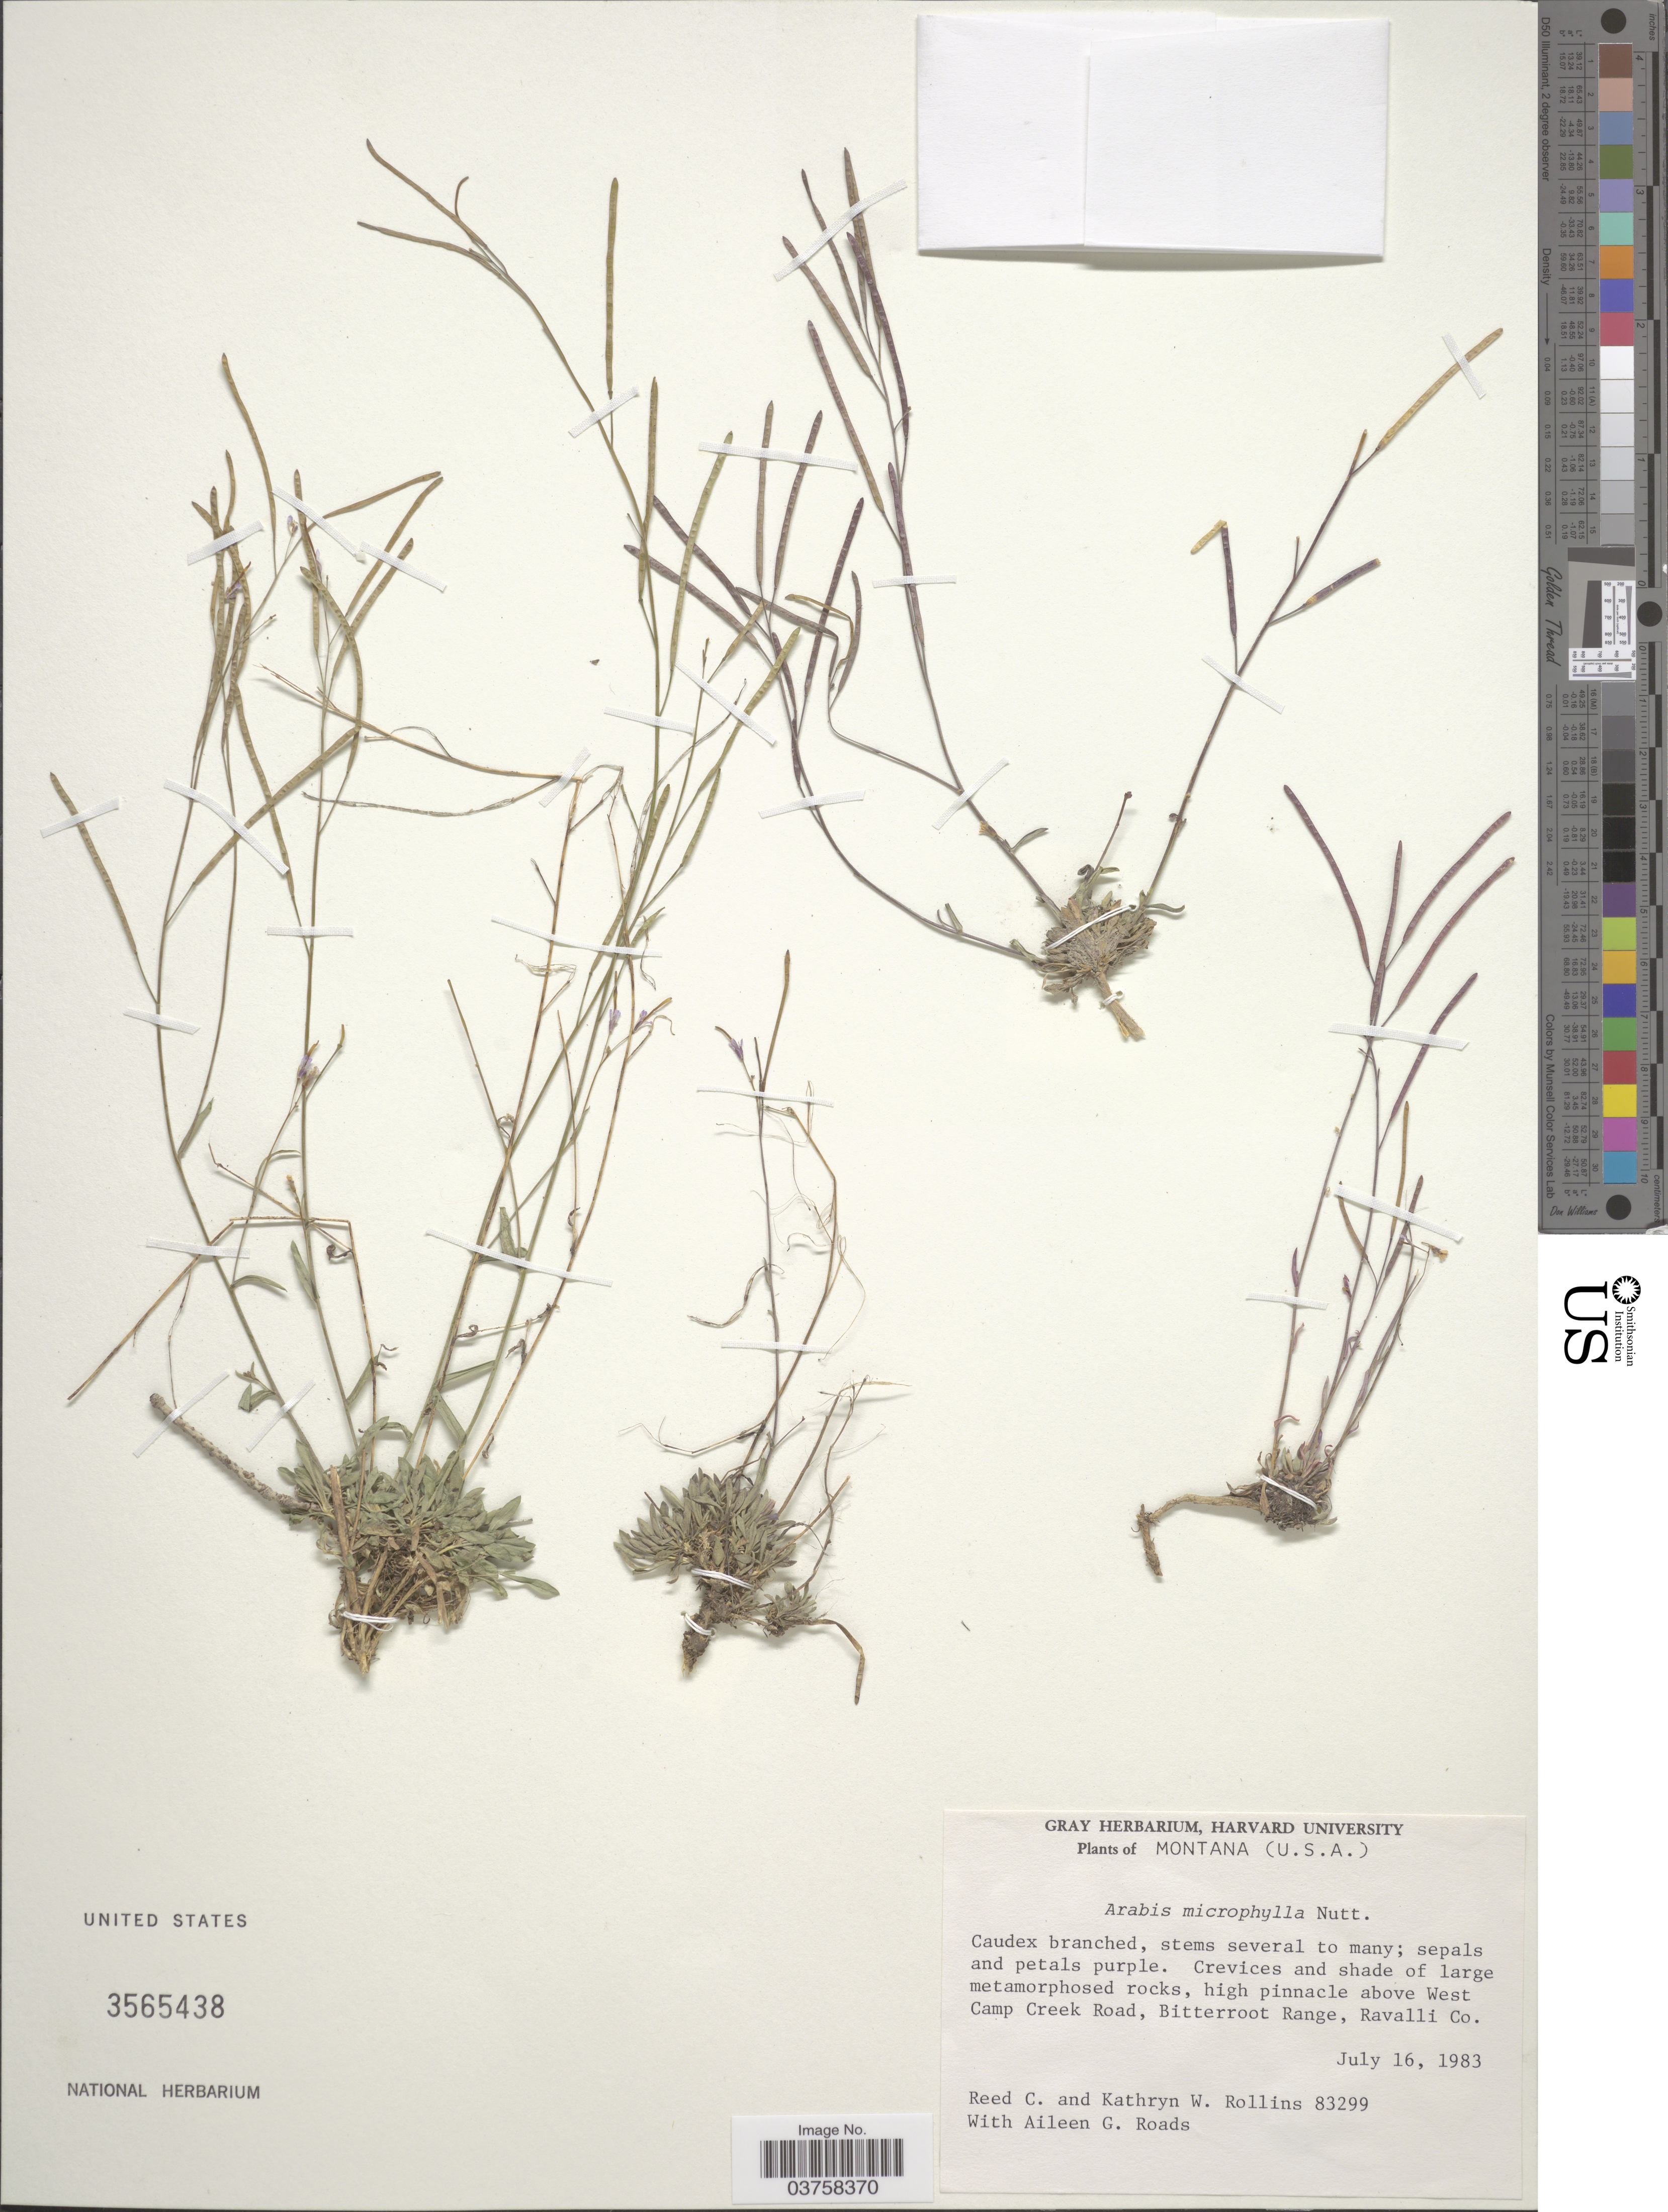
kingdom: Plantae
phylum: Tracheophyta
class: Magnoliopsida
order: Brassicales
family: Brassicaceae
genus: Arabis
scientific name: Arabis microphylla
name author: Nutt.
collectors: R. C. Rollins, K. W. Rollins & A. Roads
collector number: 83299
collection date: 1983-07-16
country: United States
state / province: Montana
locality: West Camp Creek Road, Bitterroot Range, Ravalli Co.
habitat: crevices and shade of metamorphosed rocks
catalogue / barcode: US 3565438